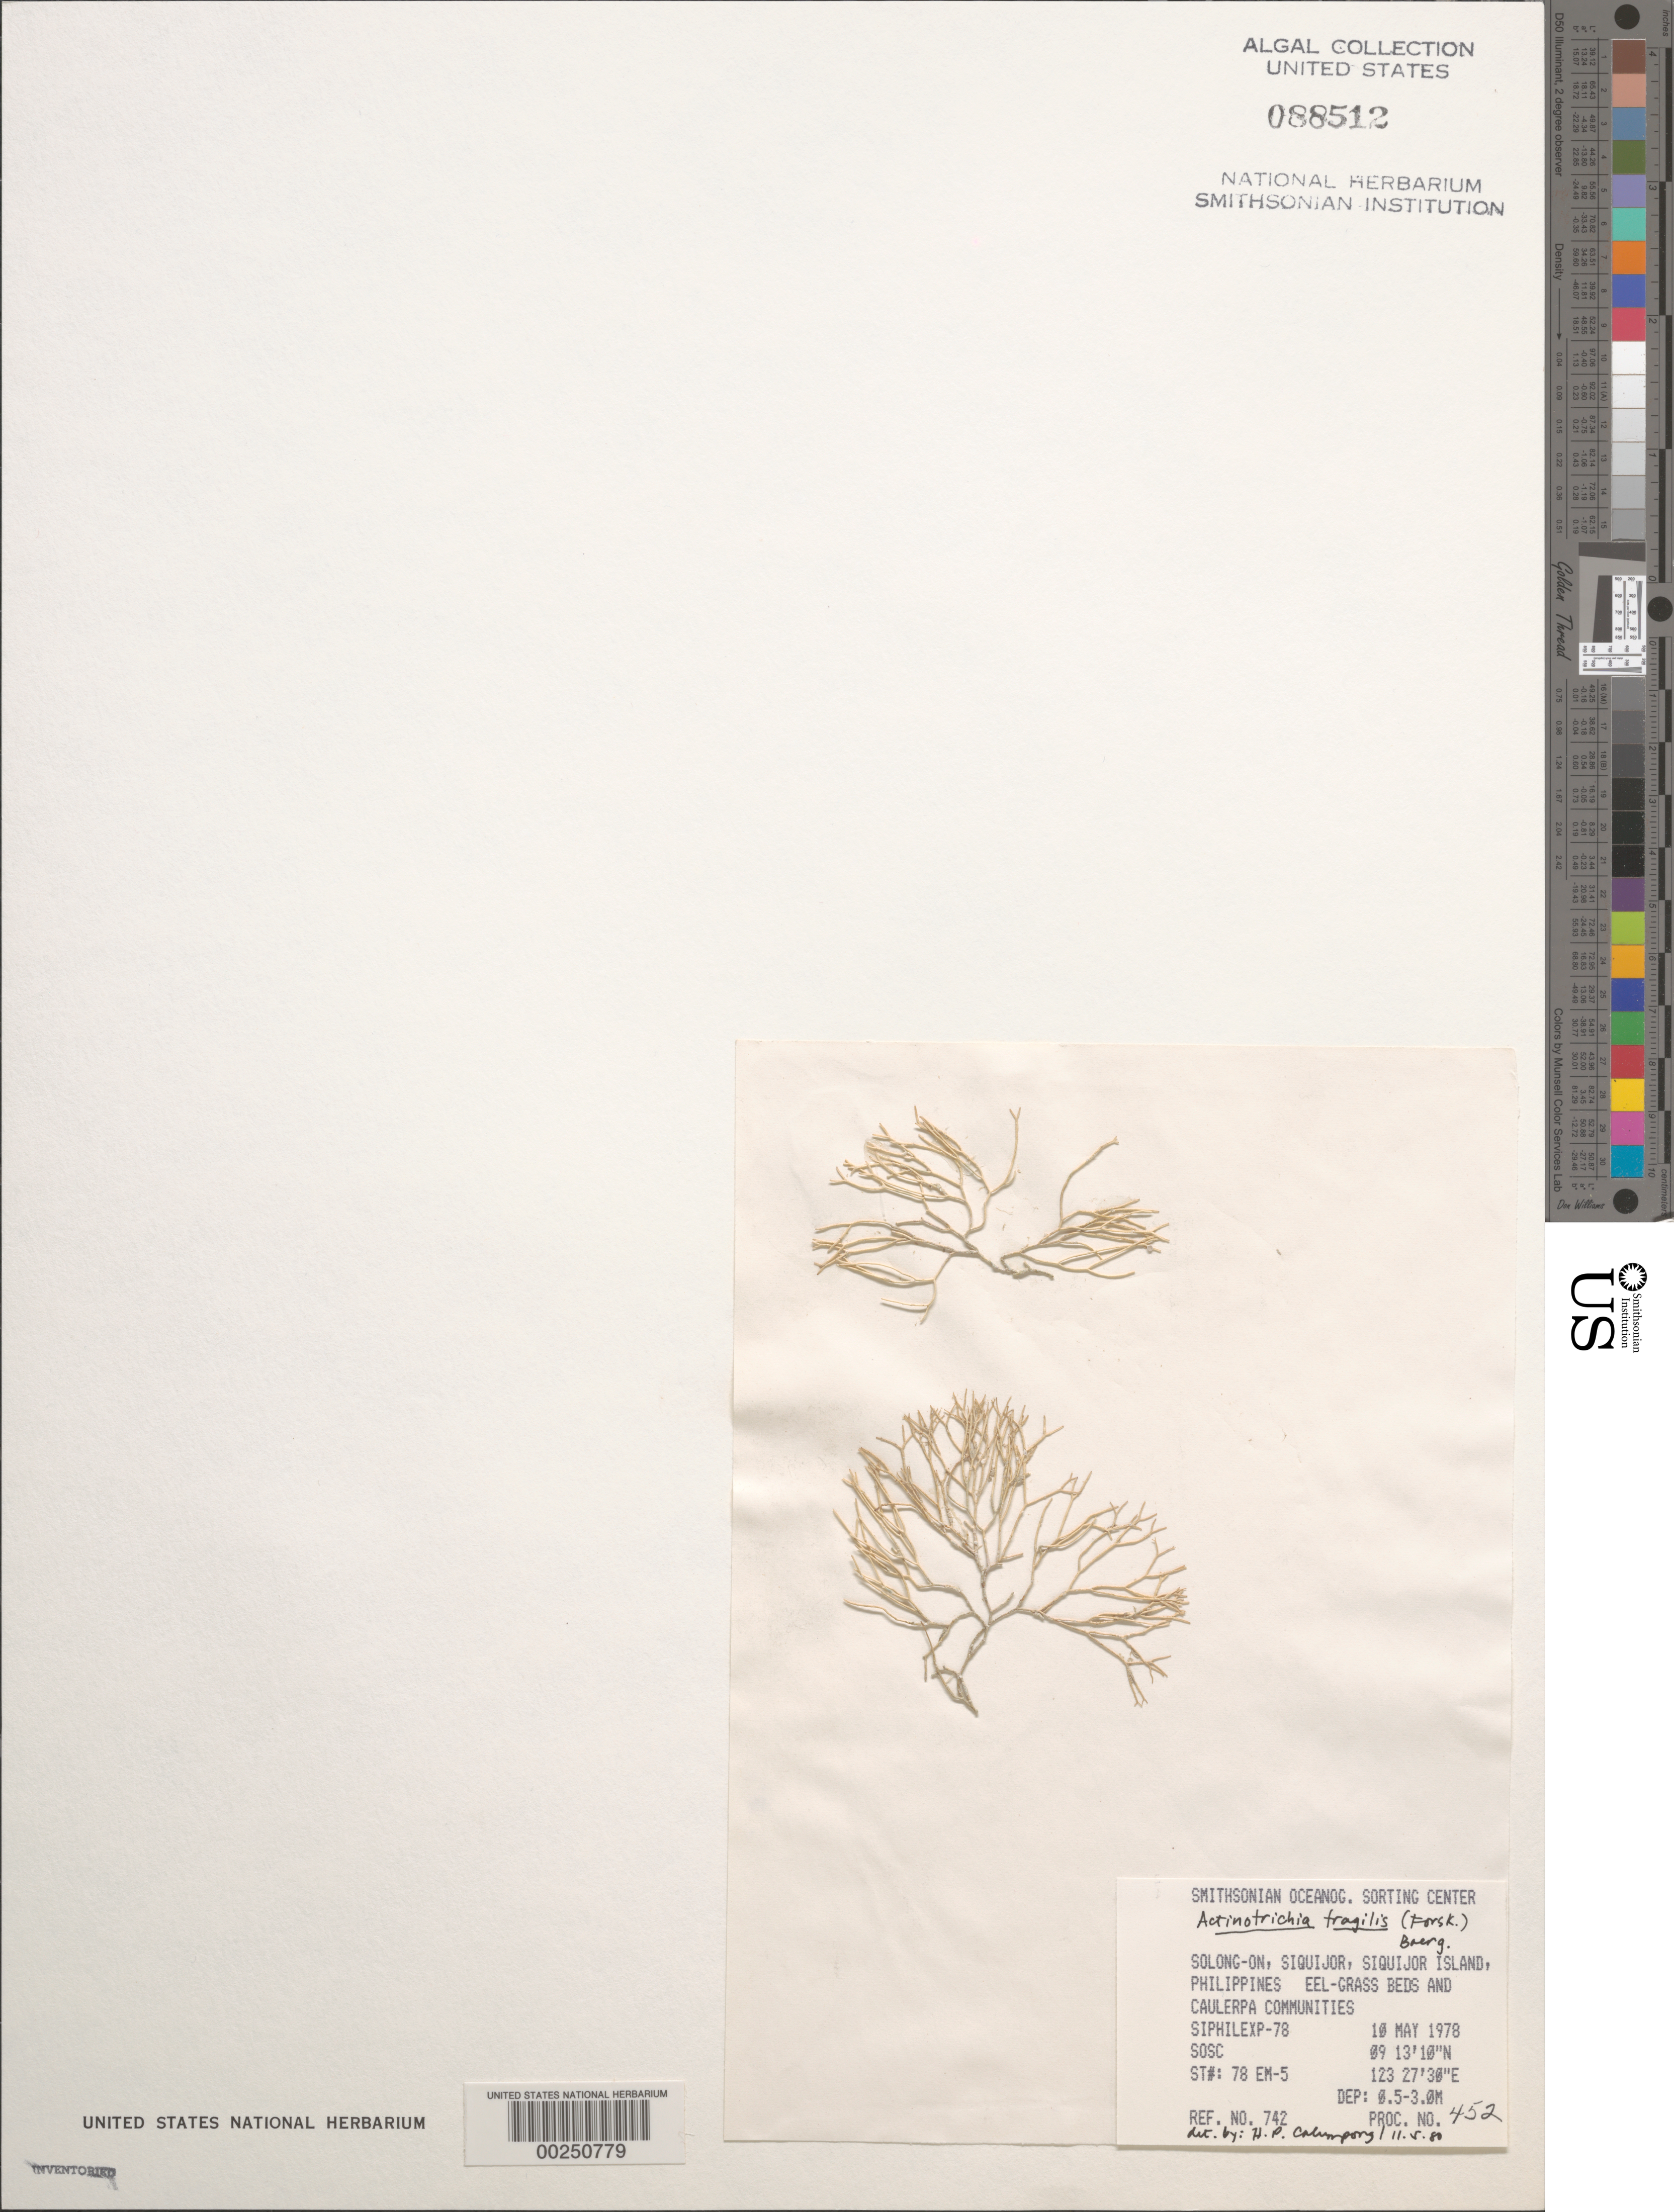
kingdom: Plantae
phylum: Rhodophyta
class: Florideophyceae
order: Nemaliales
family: Galaxauraceae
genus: Actinotrichia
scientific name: Actinotrichia fragilis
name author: (Forssk.) Børgesen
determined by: Calumpong, H. P.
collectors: SOSC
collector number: Station 78 Em-5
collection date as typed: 10 May 1978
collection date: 1978-05-10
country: Philippines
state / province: Central Visayas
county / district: Siquijor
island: Siquijor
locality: Solong-on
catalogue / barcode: US 88512